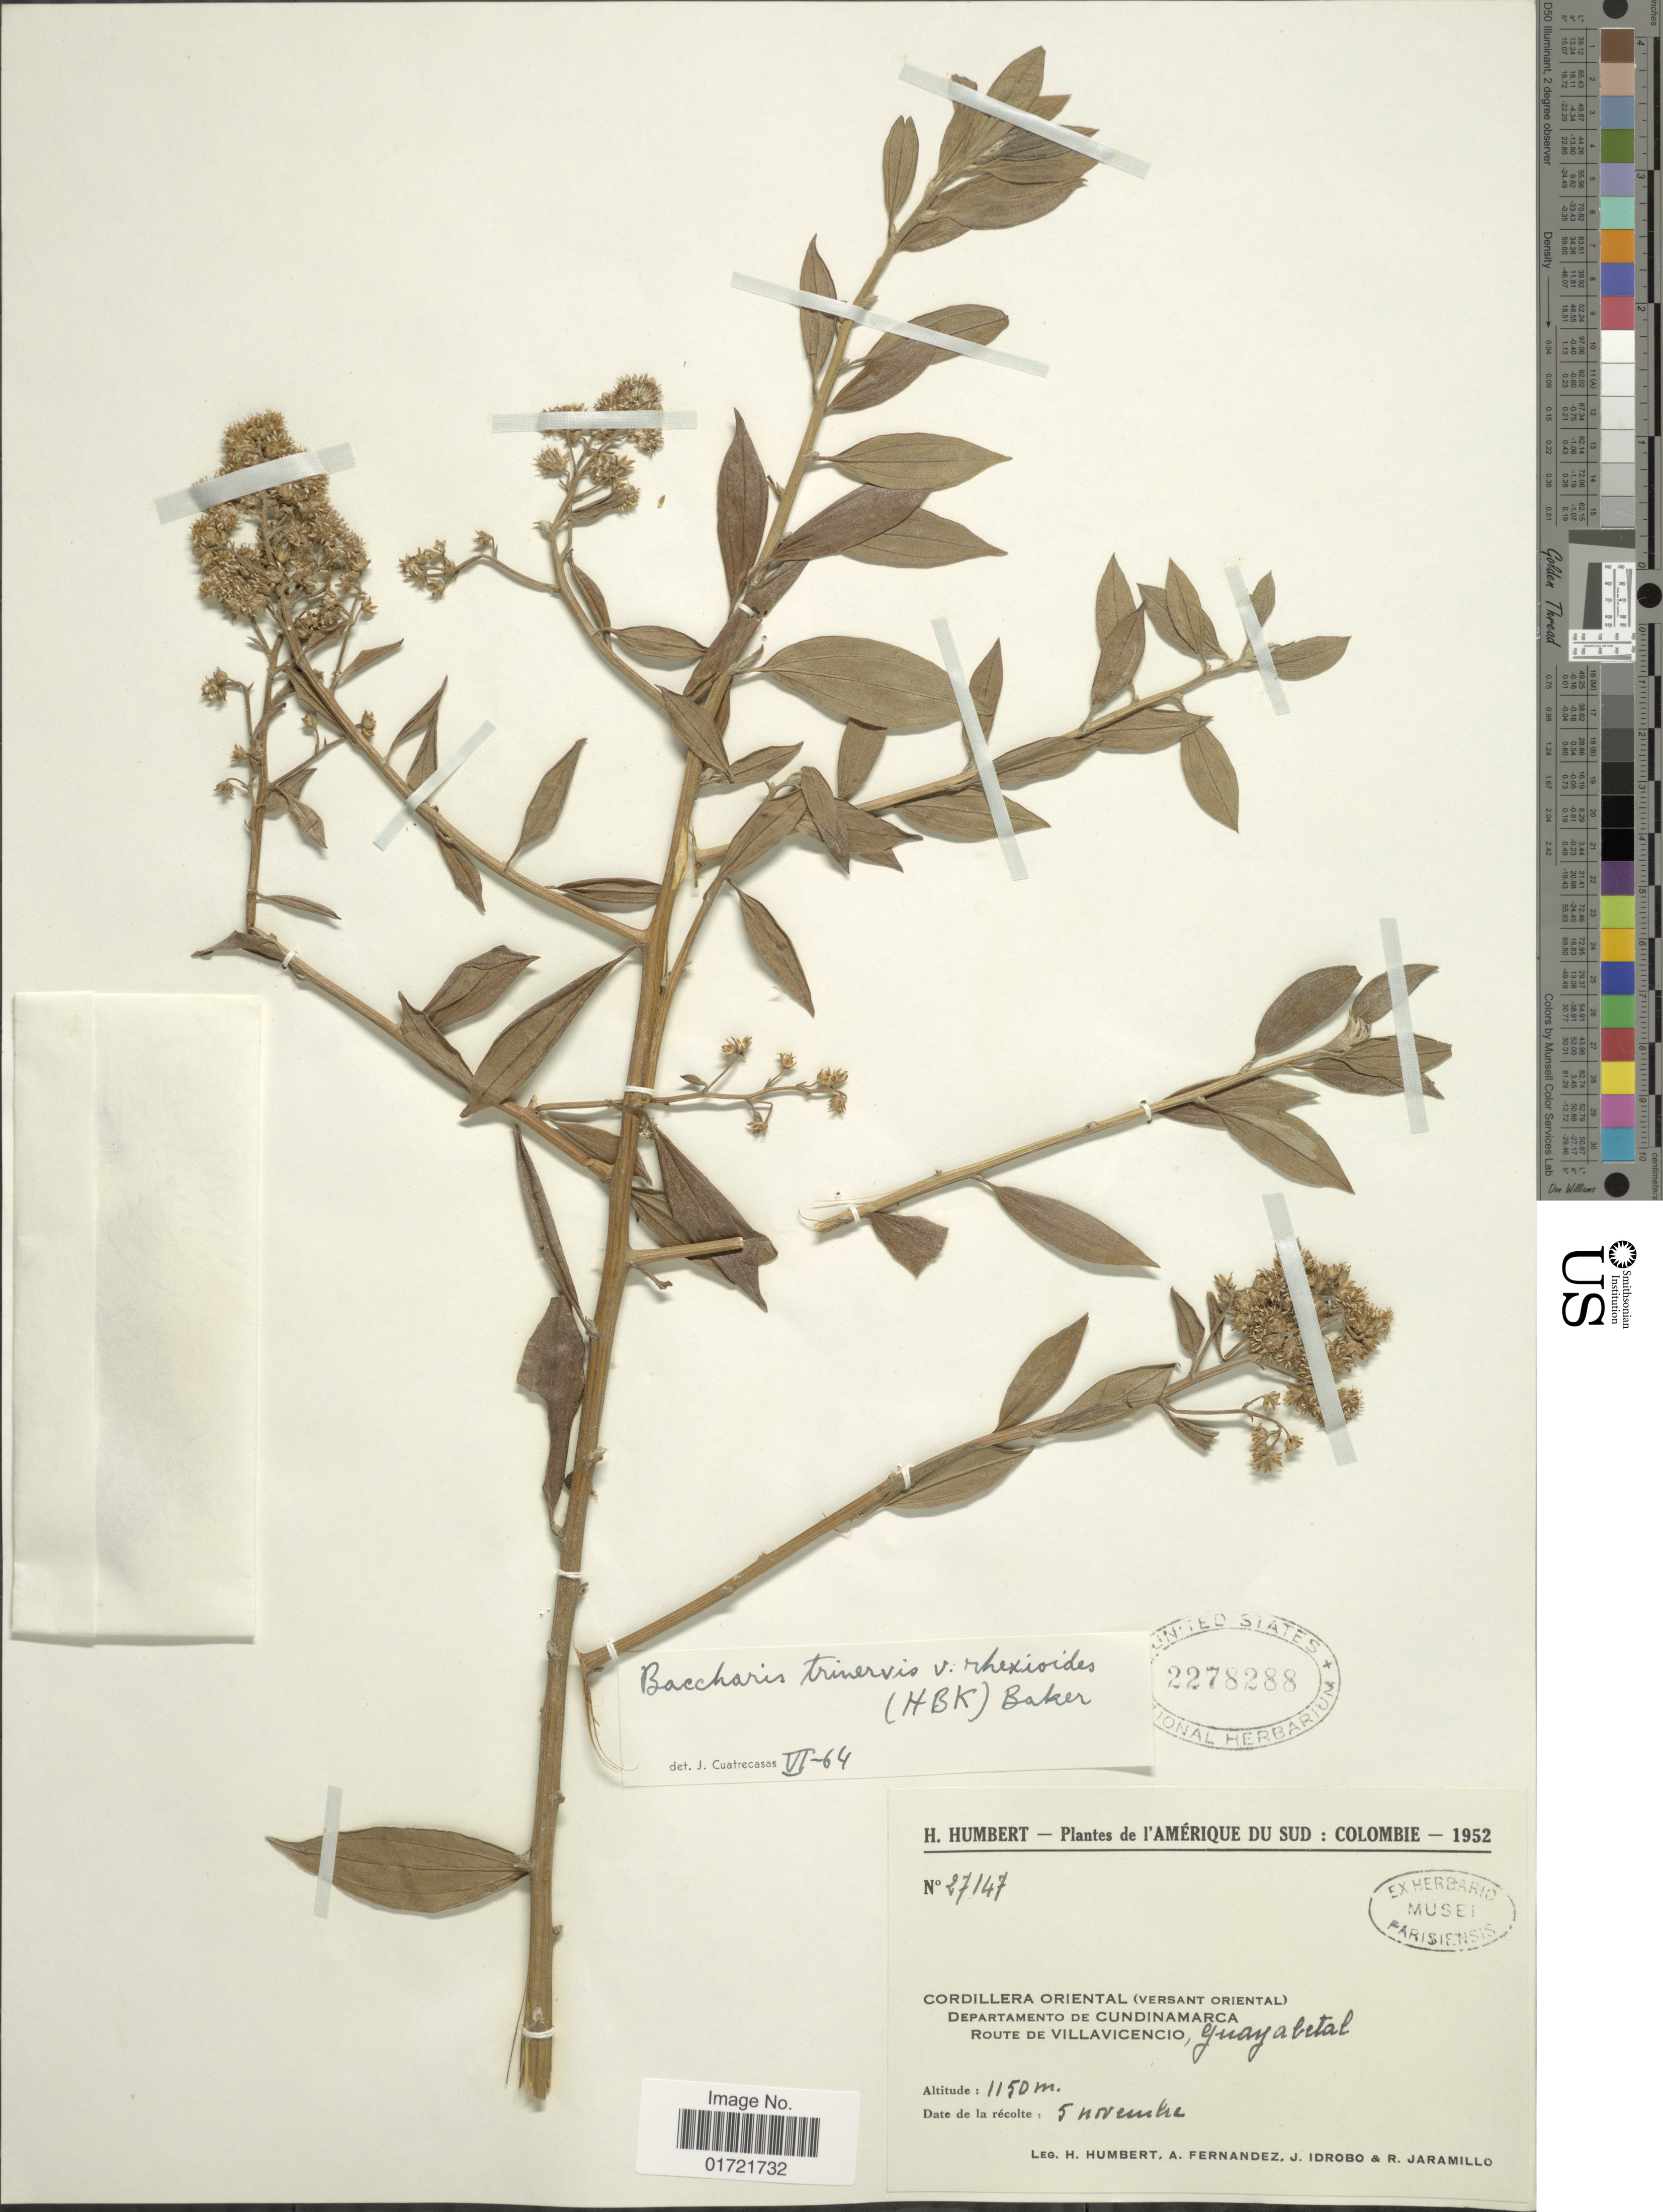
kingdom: Plantae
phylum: Tracheophyta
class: Magnoliopsida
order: Asterales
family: Asteraceae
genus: Baccharis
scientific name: Baccharis trinervis var. rhexioides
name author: (Kunth) Baker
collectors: H. Humbert, A. Fernandez, J. M. Idrobo & R. Jaramillo M.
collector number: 27147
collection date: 1952-11-05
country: Colombia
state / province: Cundinamarca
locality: Cordillera Oriental (versant oriental), Departamento de Cundinamarca, Route de Villavicencio, Guayabetal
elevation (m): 1150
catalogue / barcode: US 2278288